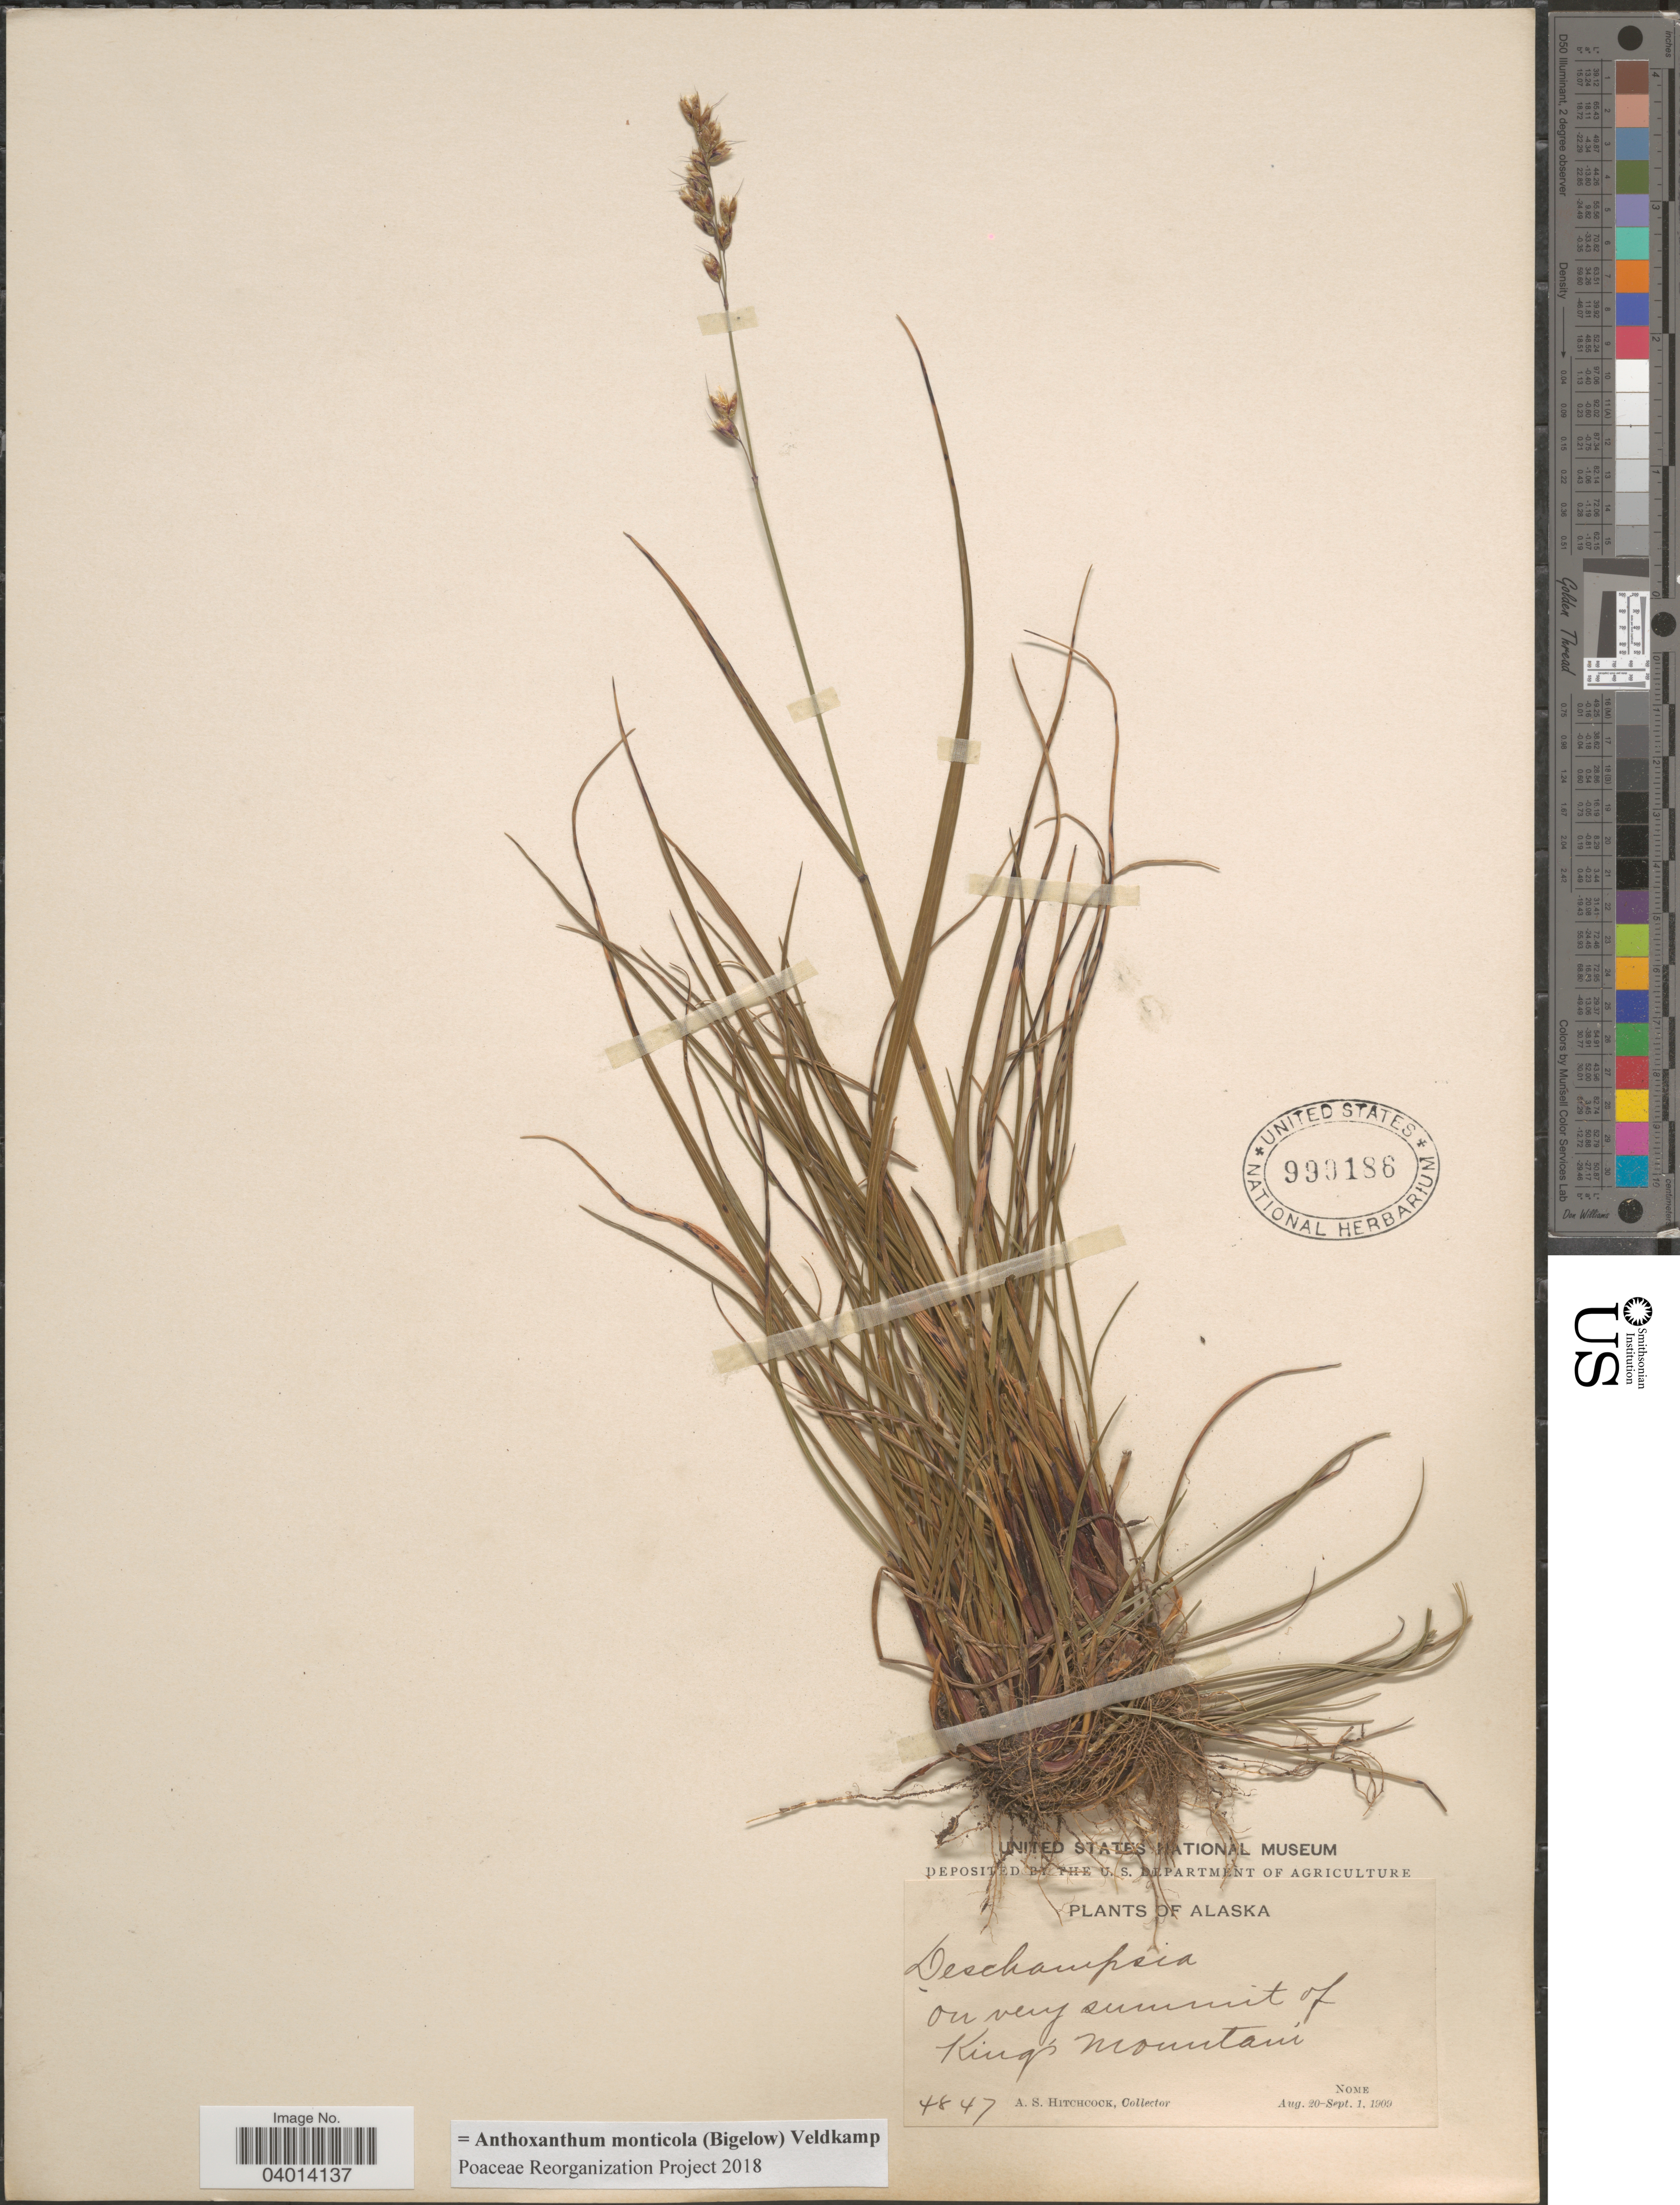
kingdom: Plantae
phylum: Tracheophyta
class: Liliopsida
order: Poales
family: Poaceae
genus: Anthoxanthum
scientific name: Anthoxanthum monticola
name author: (Bigelow) Veldkamp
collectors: A. S. Hitchcock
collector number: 4847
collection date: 1909-08-20/1909-09-01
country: United States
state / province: Alaska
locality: On very summit of King's Mountain. Nome.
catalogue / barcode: US 990186